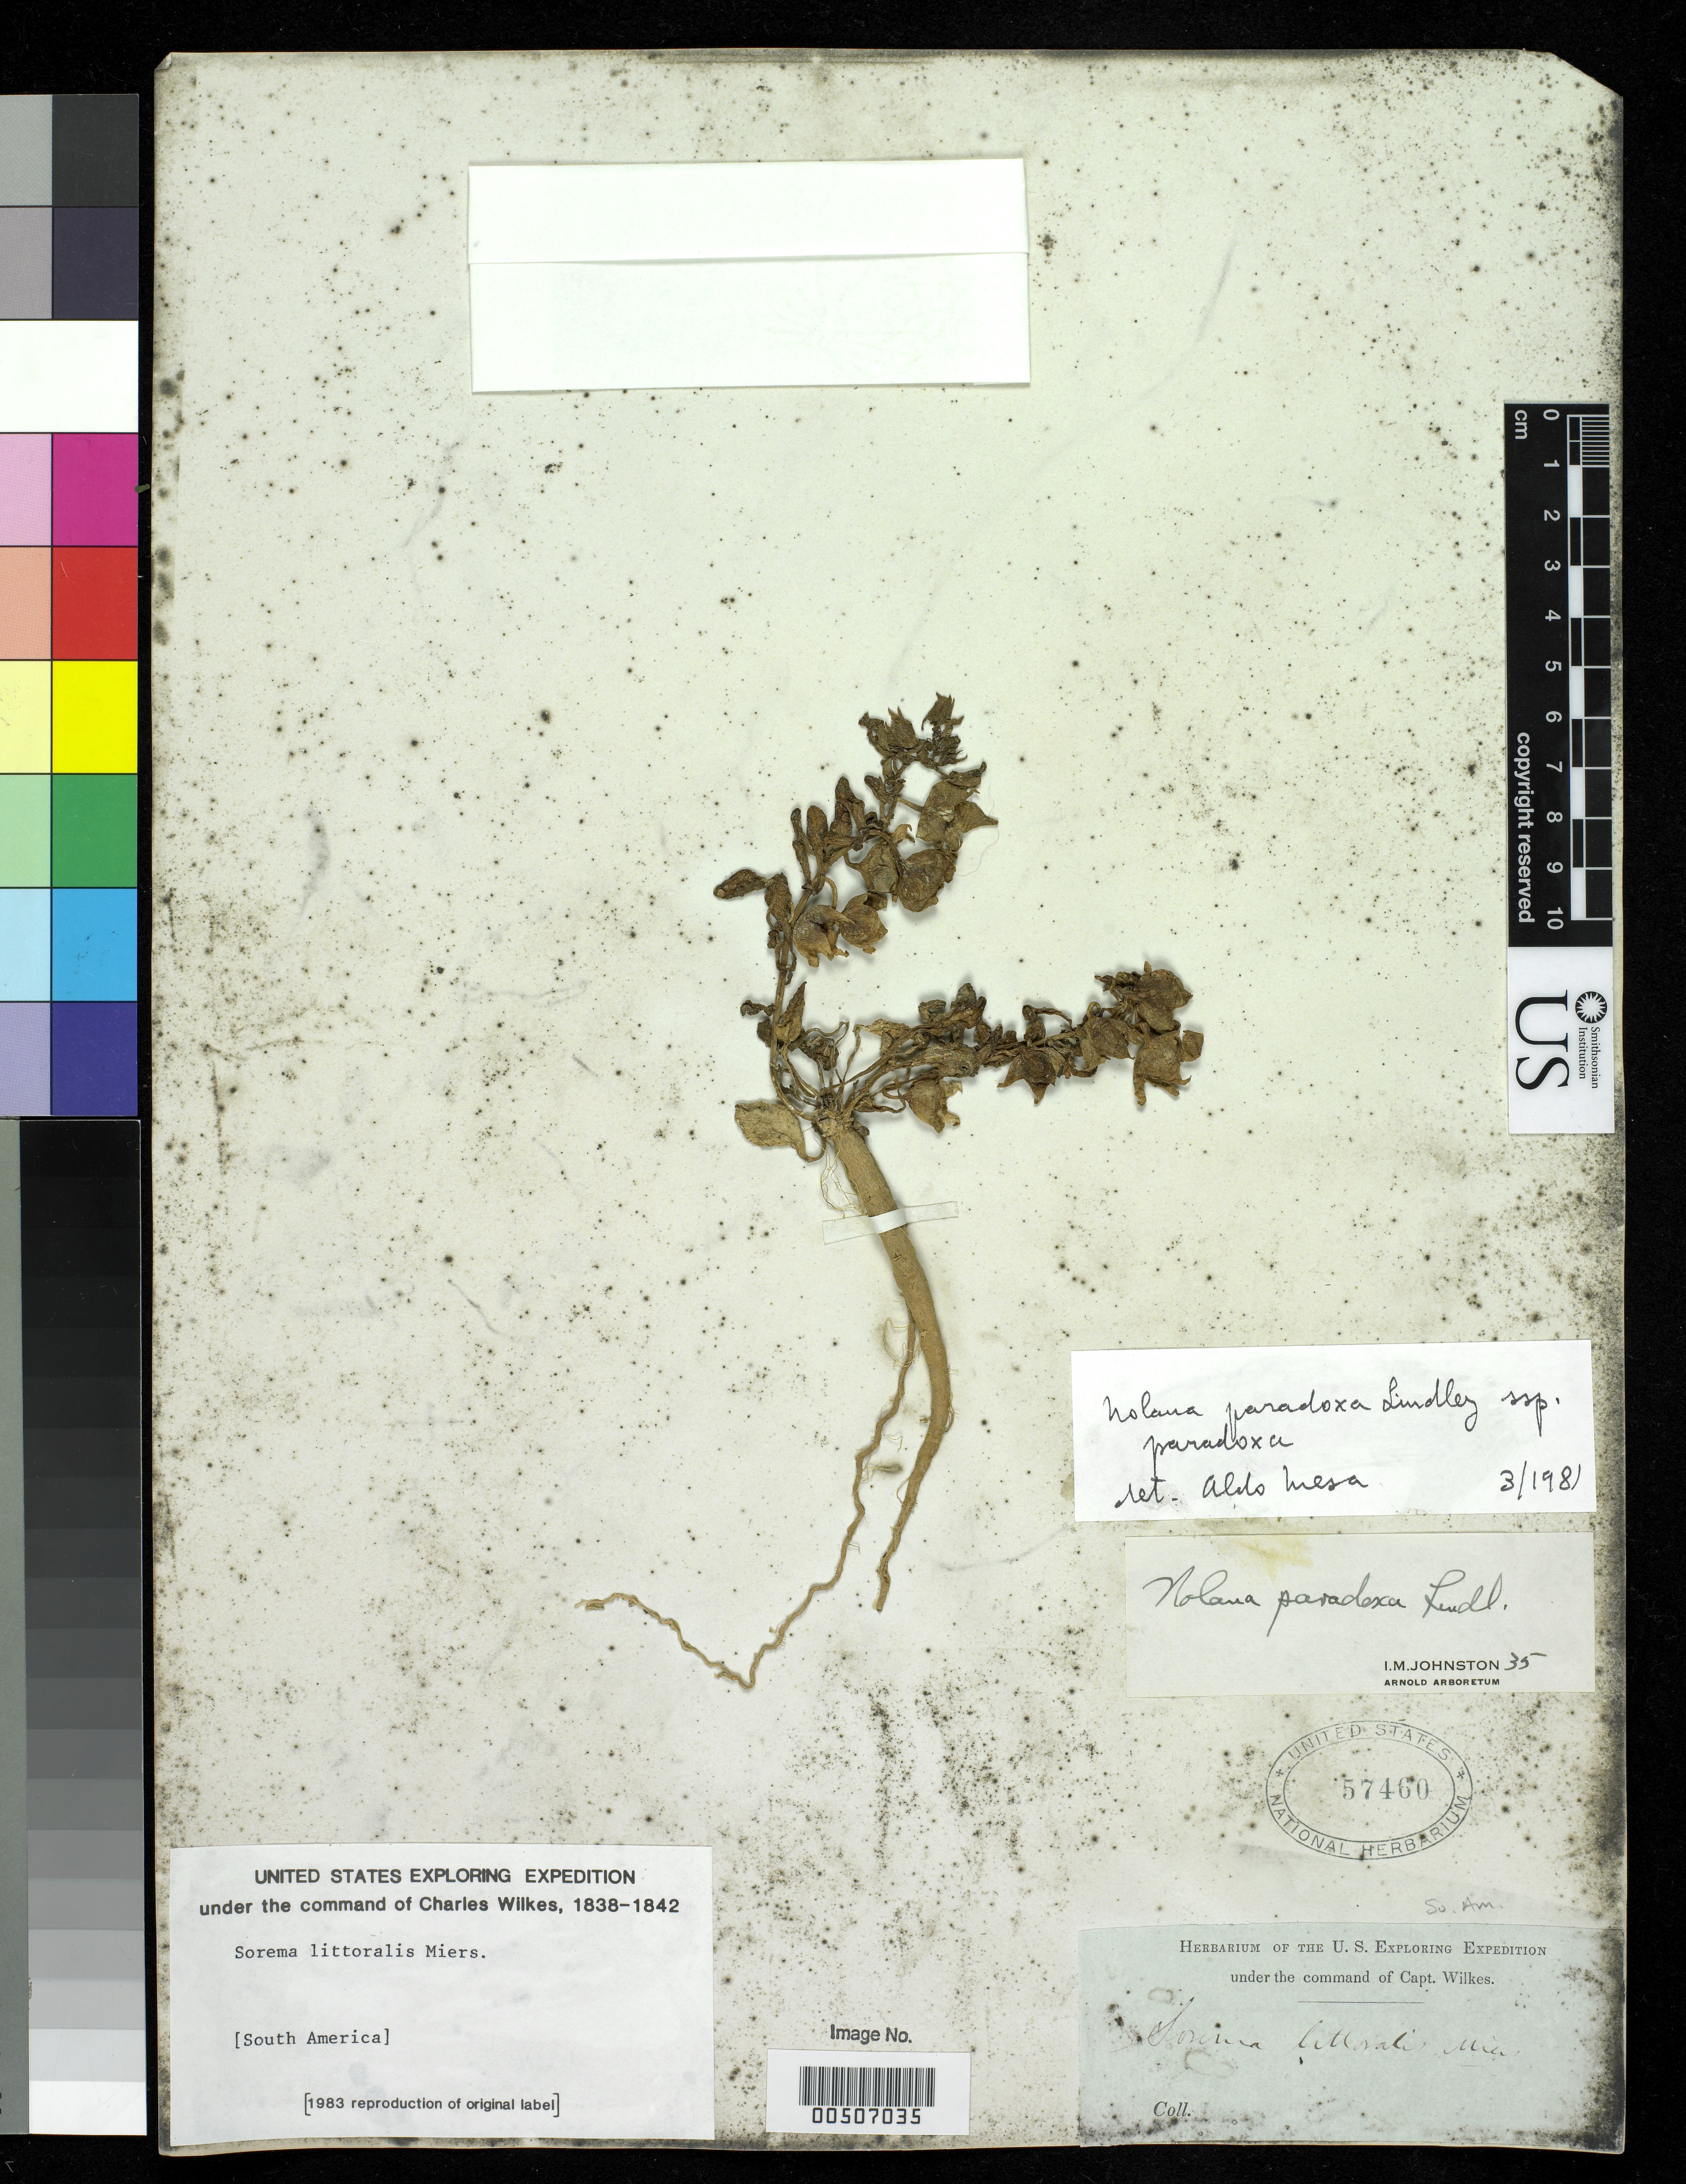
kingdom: Plantae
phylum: Tracheophyta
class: Magnoliopsida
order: Solanales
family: Solanaceae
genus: Nolana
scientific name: Nolana paradoxa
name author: Lindl.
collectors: Wilkes Explor. Exped.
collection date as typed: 1838 to -- --- 1842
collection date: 1838/1842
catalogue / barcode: US 57460